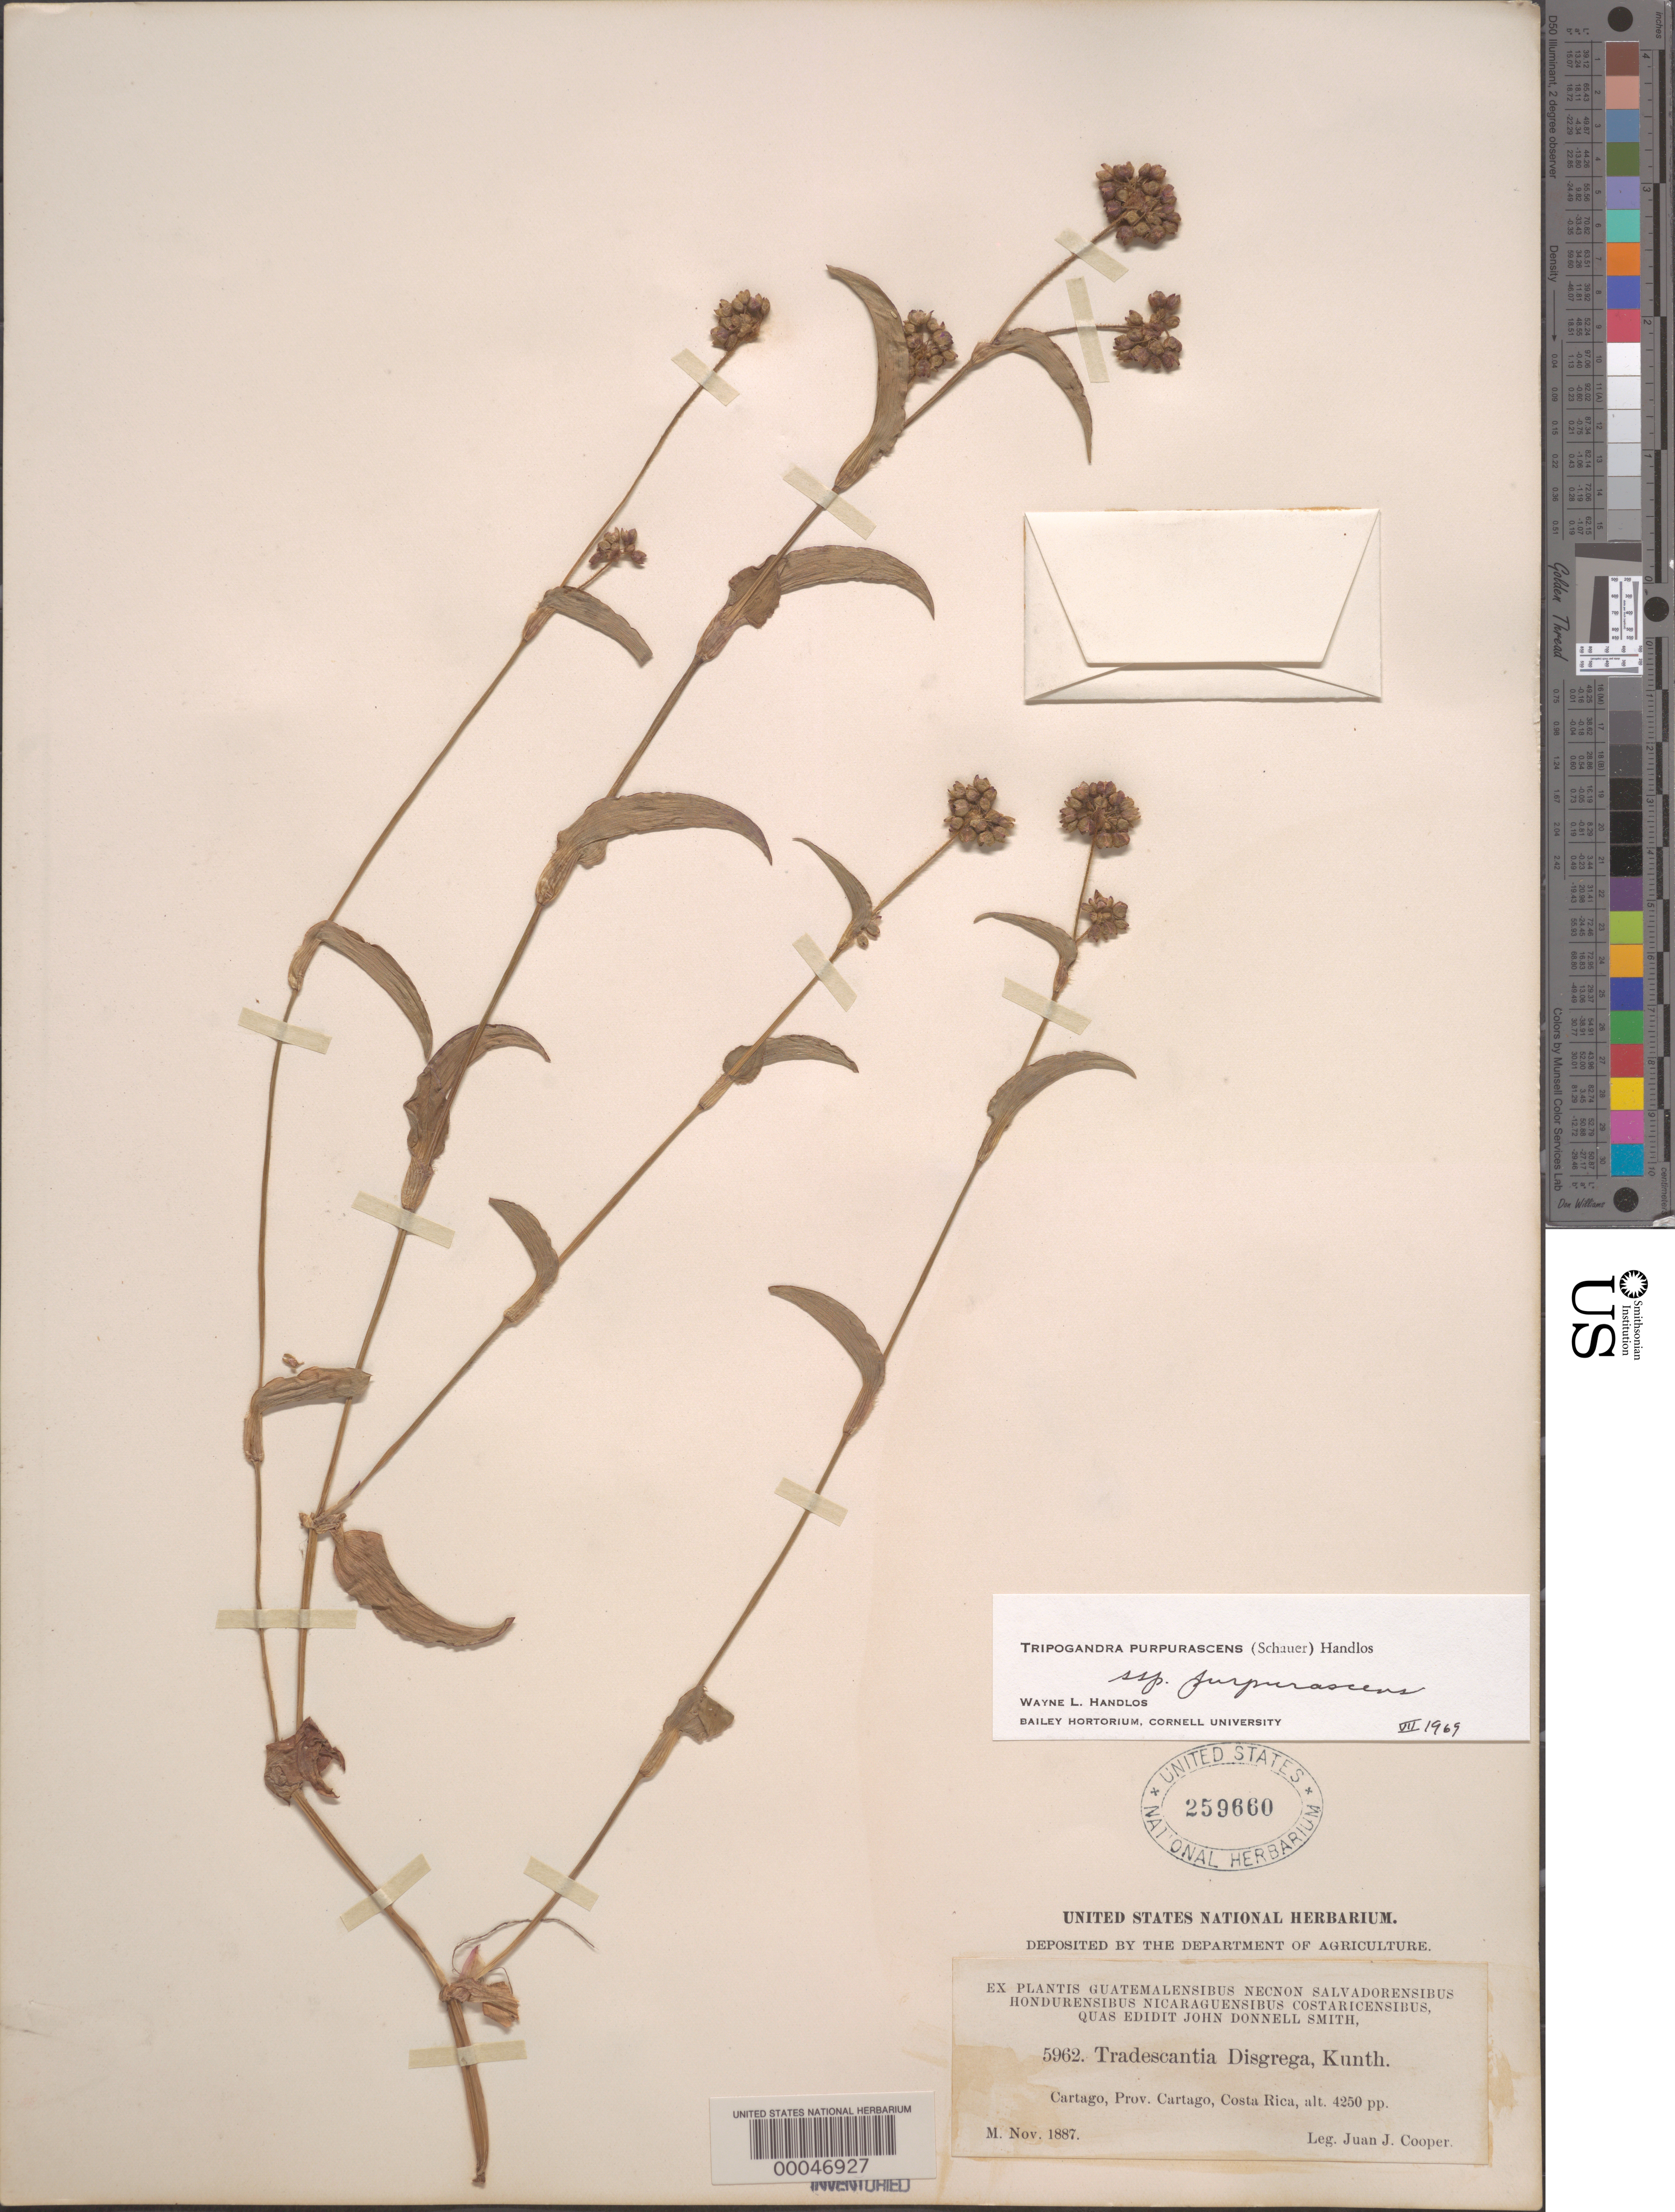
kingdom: Plantae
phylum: Tracheophyta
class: Liliopsida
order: Commelinales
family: Commelinaceae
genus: Tripogandra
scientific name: Tripogandra purpurascens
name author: (S. Schauer) Handlos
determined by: Handlos, W. L.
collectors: J. J. Cooper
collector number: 5962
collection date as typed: Nov 1887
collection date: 1887-11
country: Costa Rica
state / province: Cartago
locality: Cartago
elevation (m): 1296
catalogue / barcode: US 259660